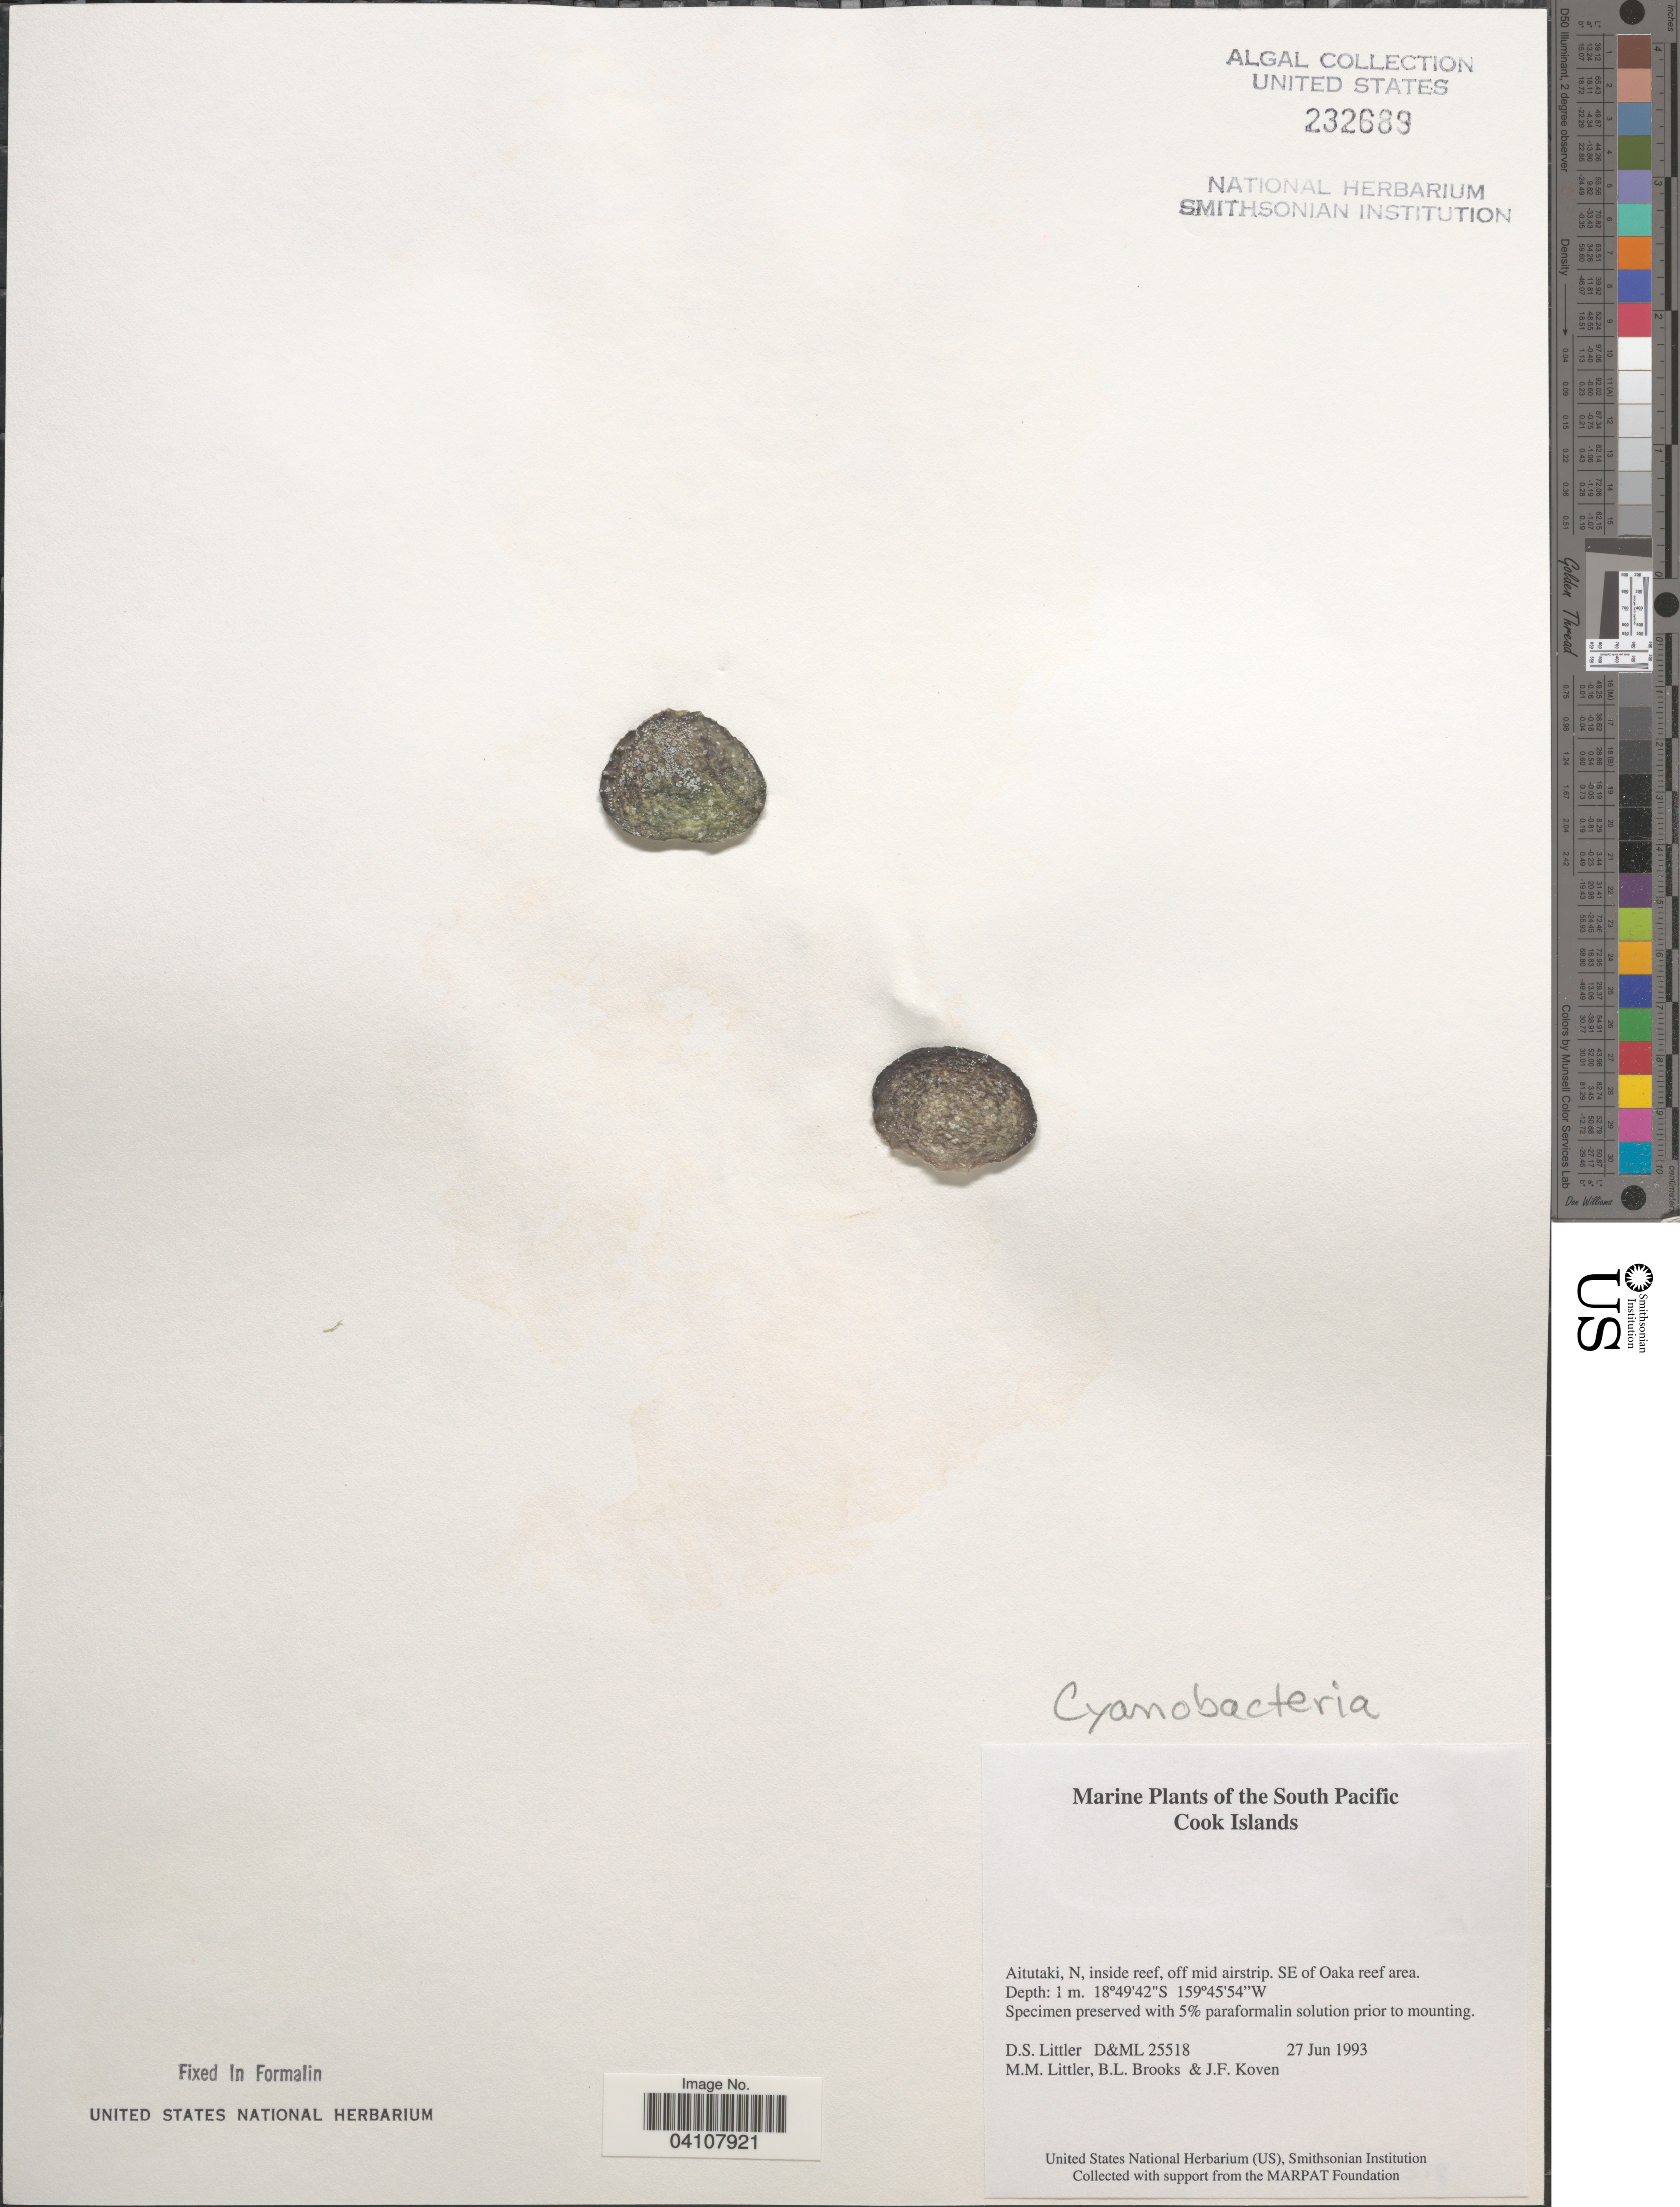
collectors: D. S. Littler, B. Brooks & J. Koven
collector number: D&ML25518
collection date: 1993-06-27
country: Cook Islands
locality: The South Pacific. Aitutaki, N, inside reef, off mid airstrip, SE of Oaka reef area.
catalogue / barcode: US 232689